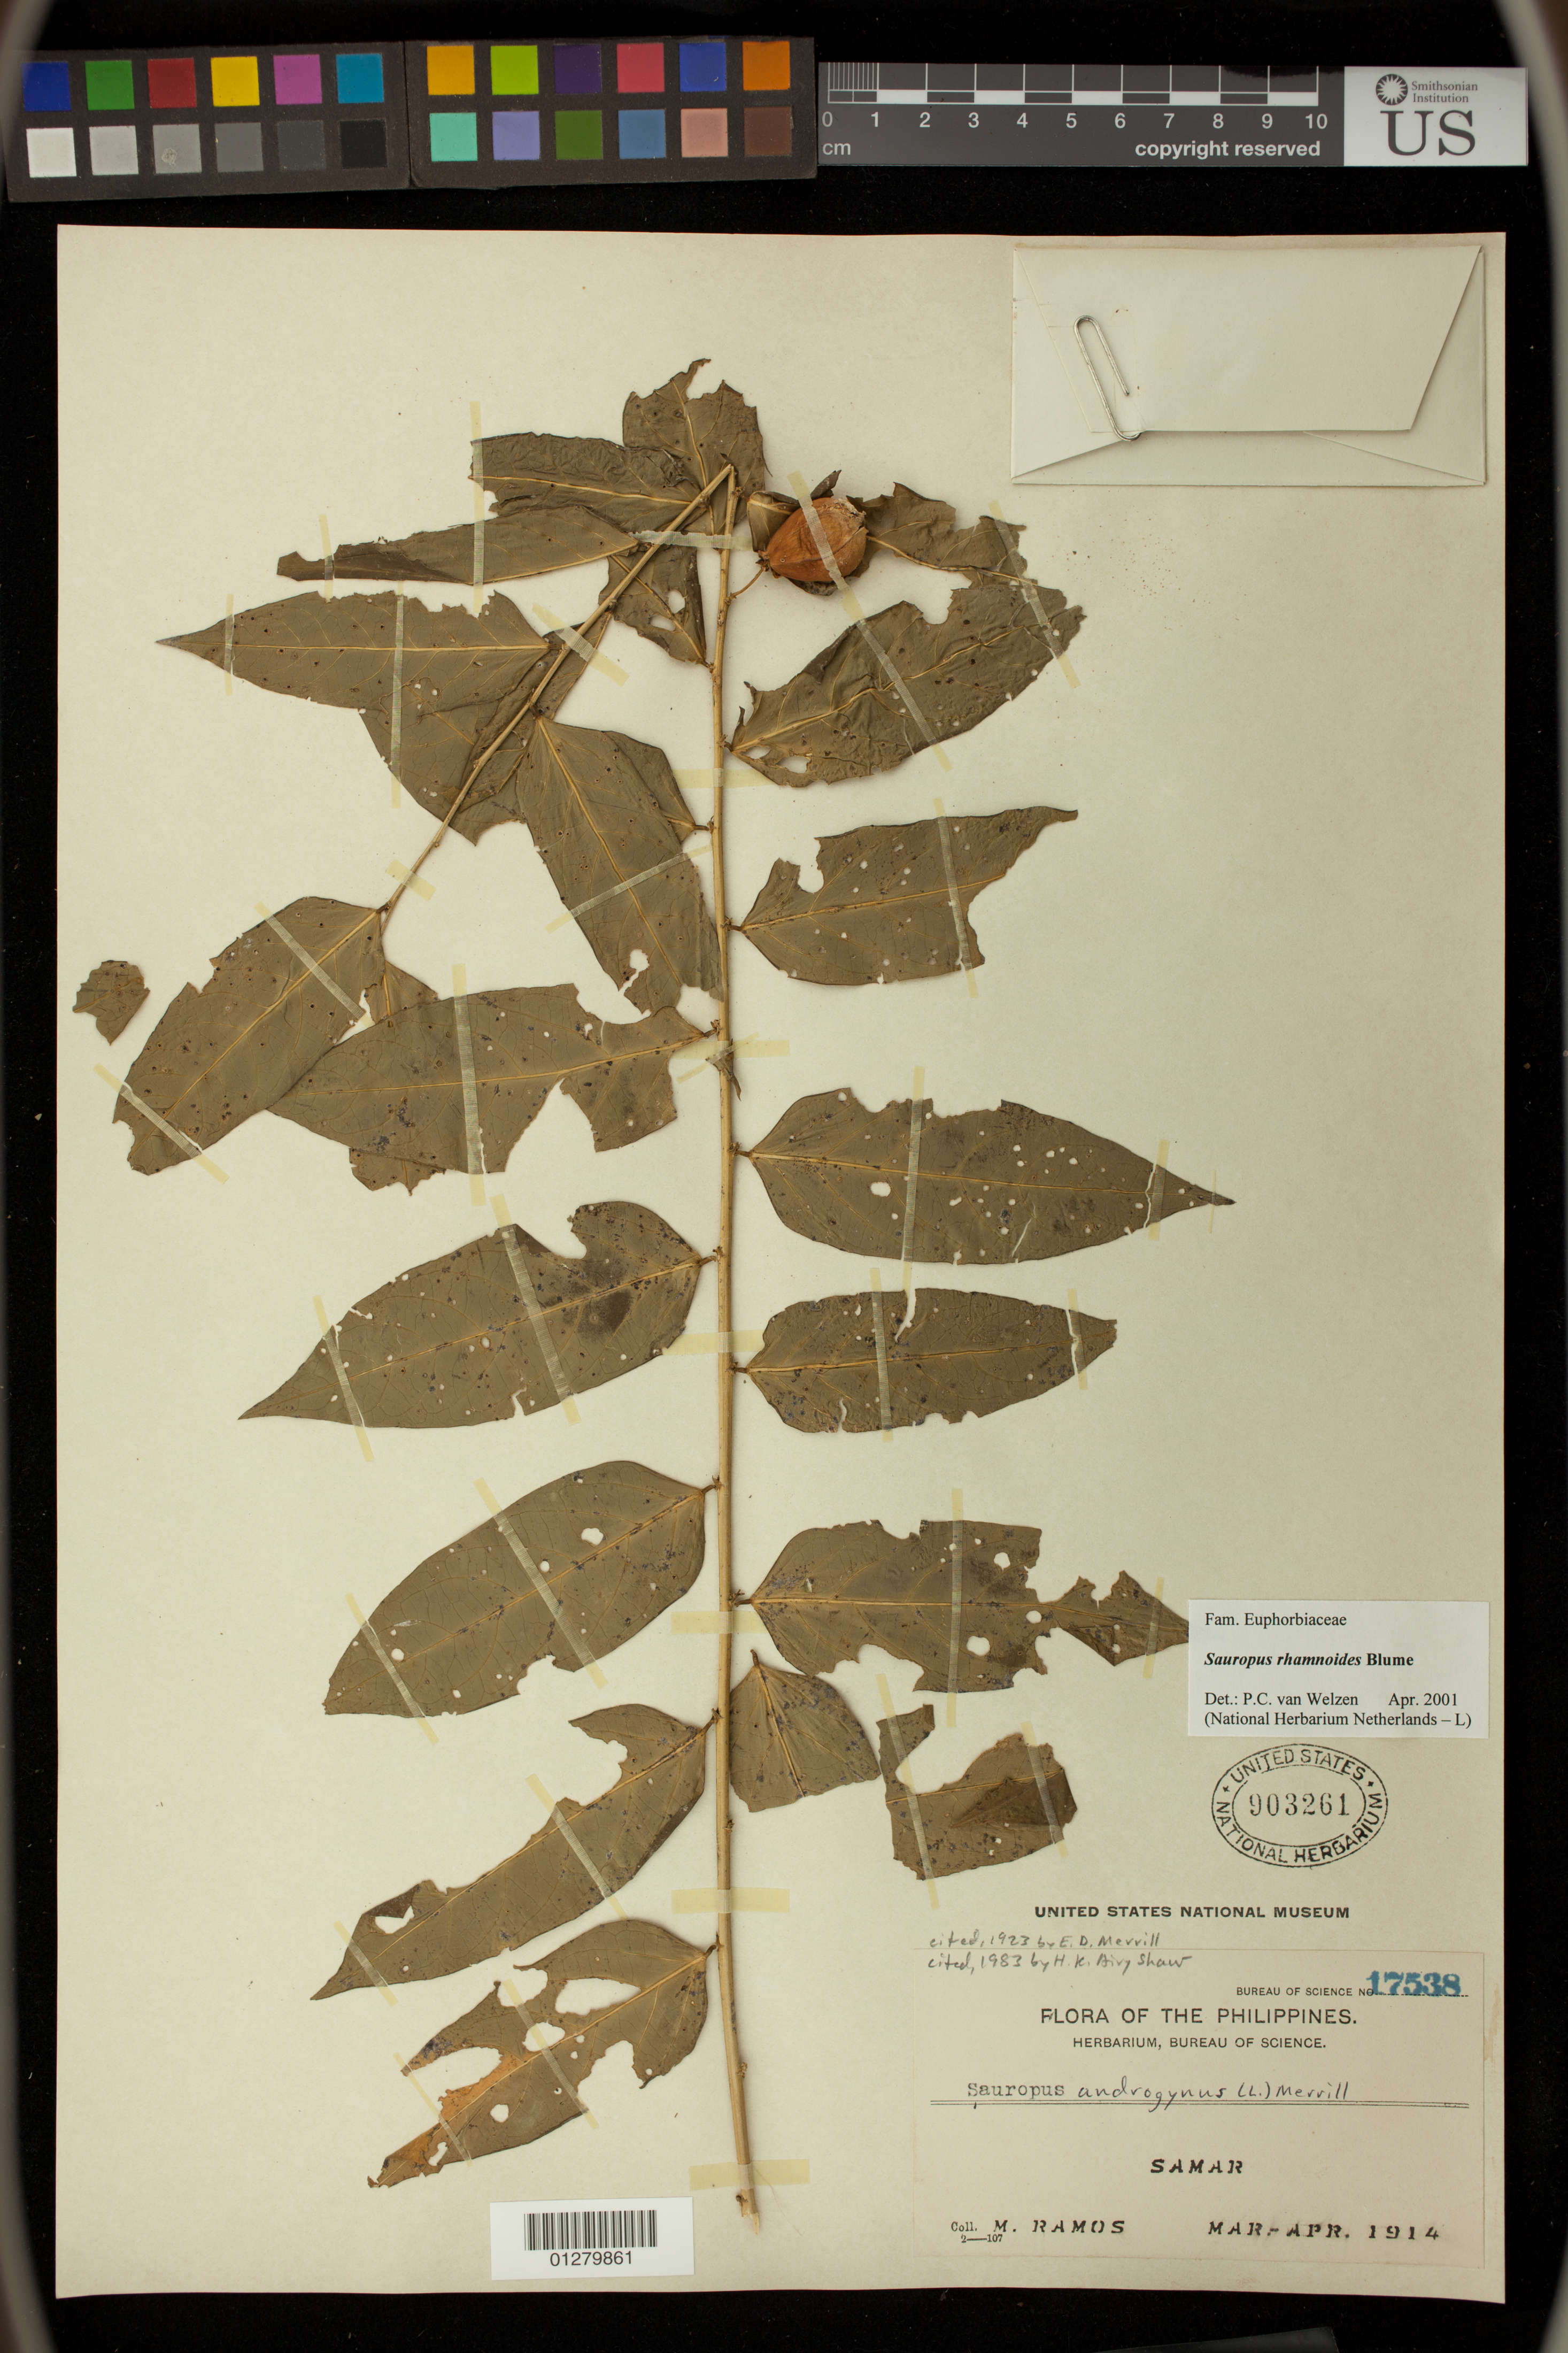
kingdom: Plantae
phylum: Tracheophyta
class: Magnoliopsida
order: Malpighiales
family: Phyllanthaceae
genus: Sauropus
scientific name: Sauropus rhamnoides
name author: Blume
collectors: M. Ramos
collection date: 1914-03/1914-04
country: Philippines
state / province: Eastern Visayas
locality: Samar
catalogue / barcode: US 903261